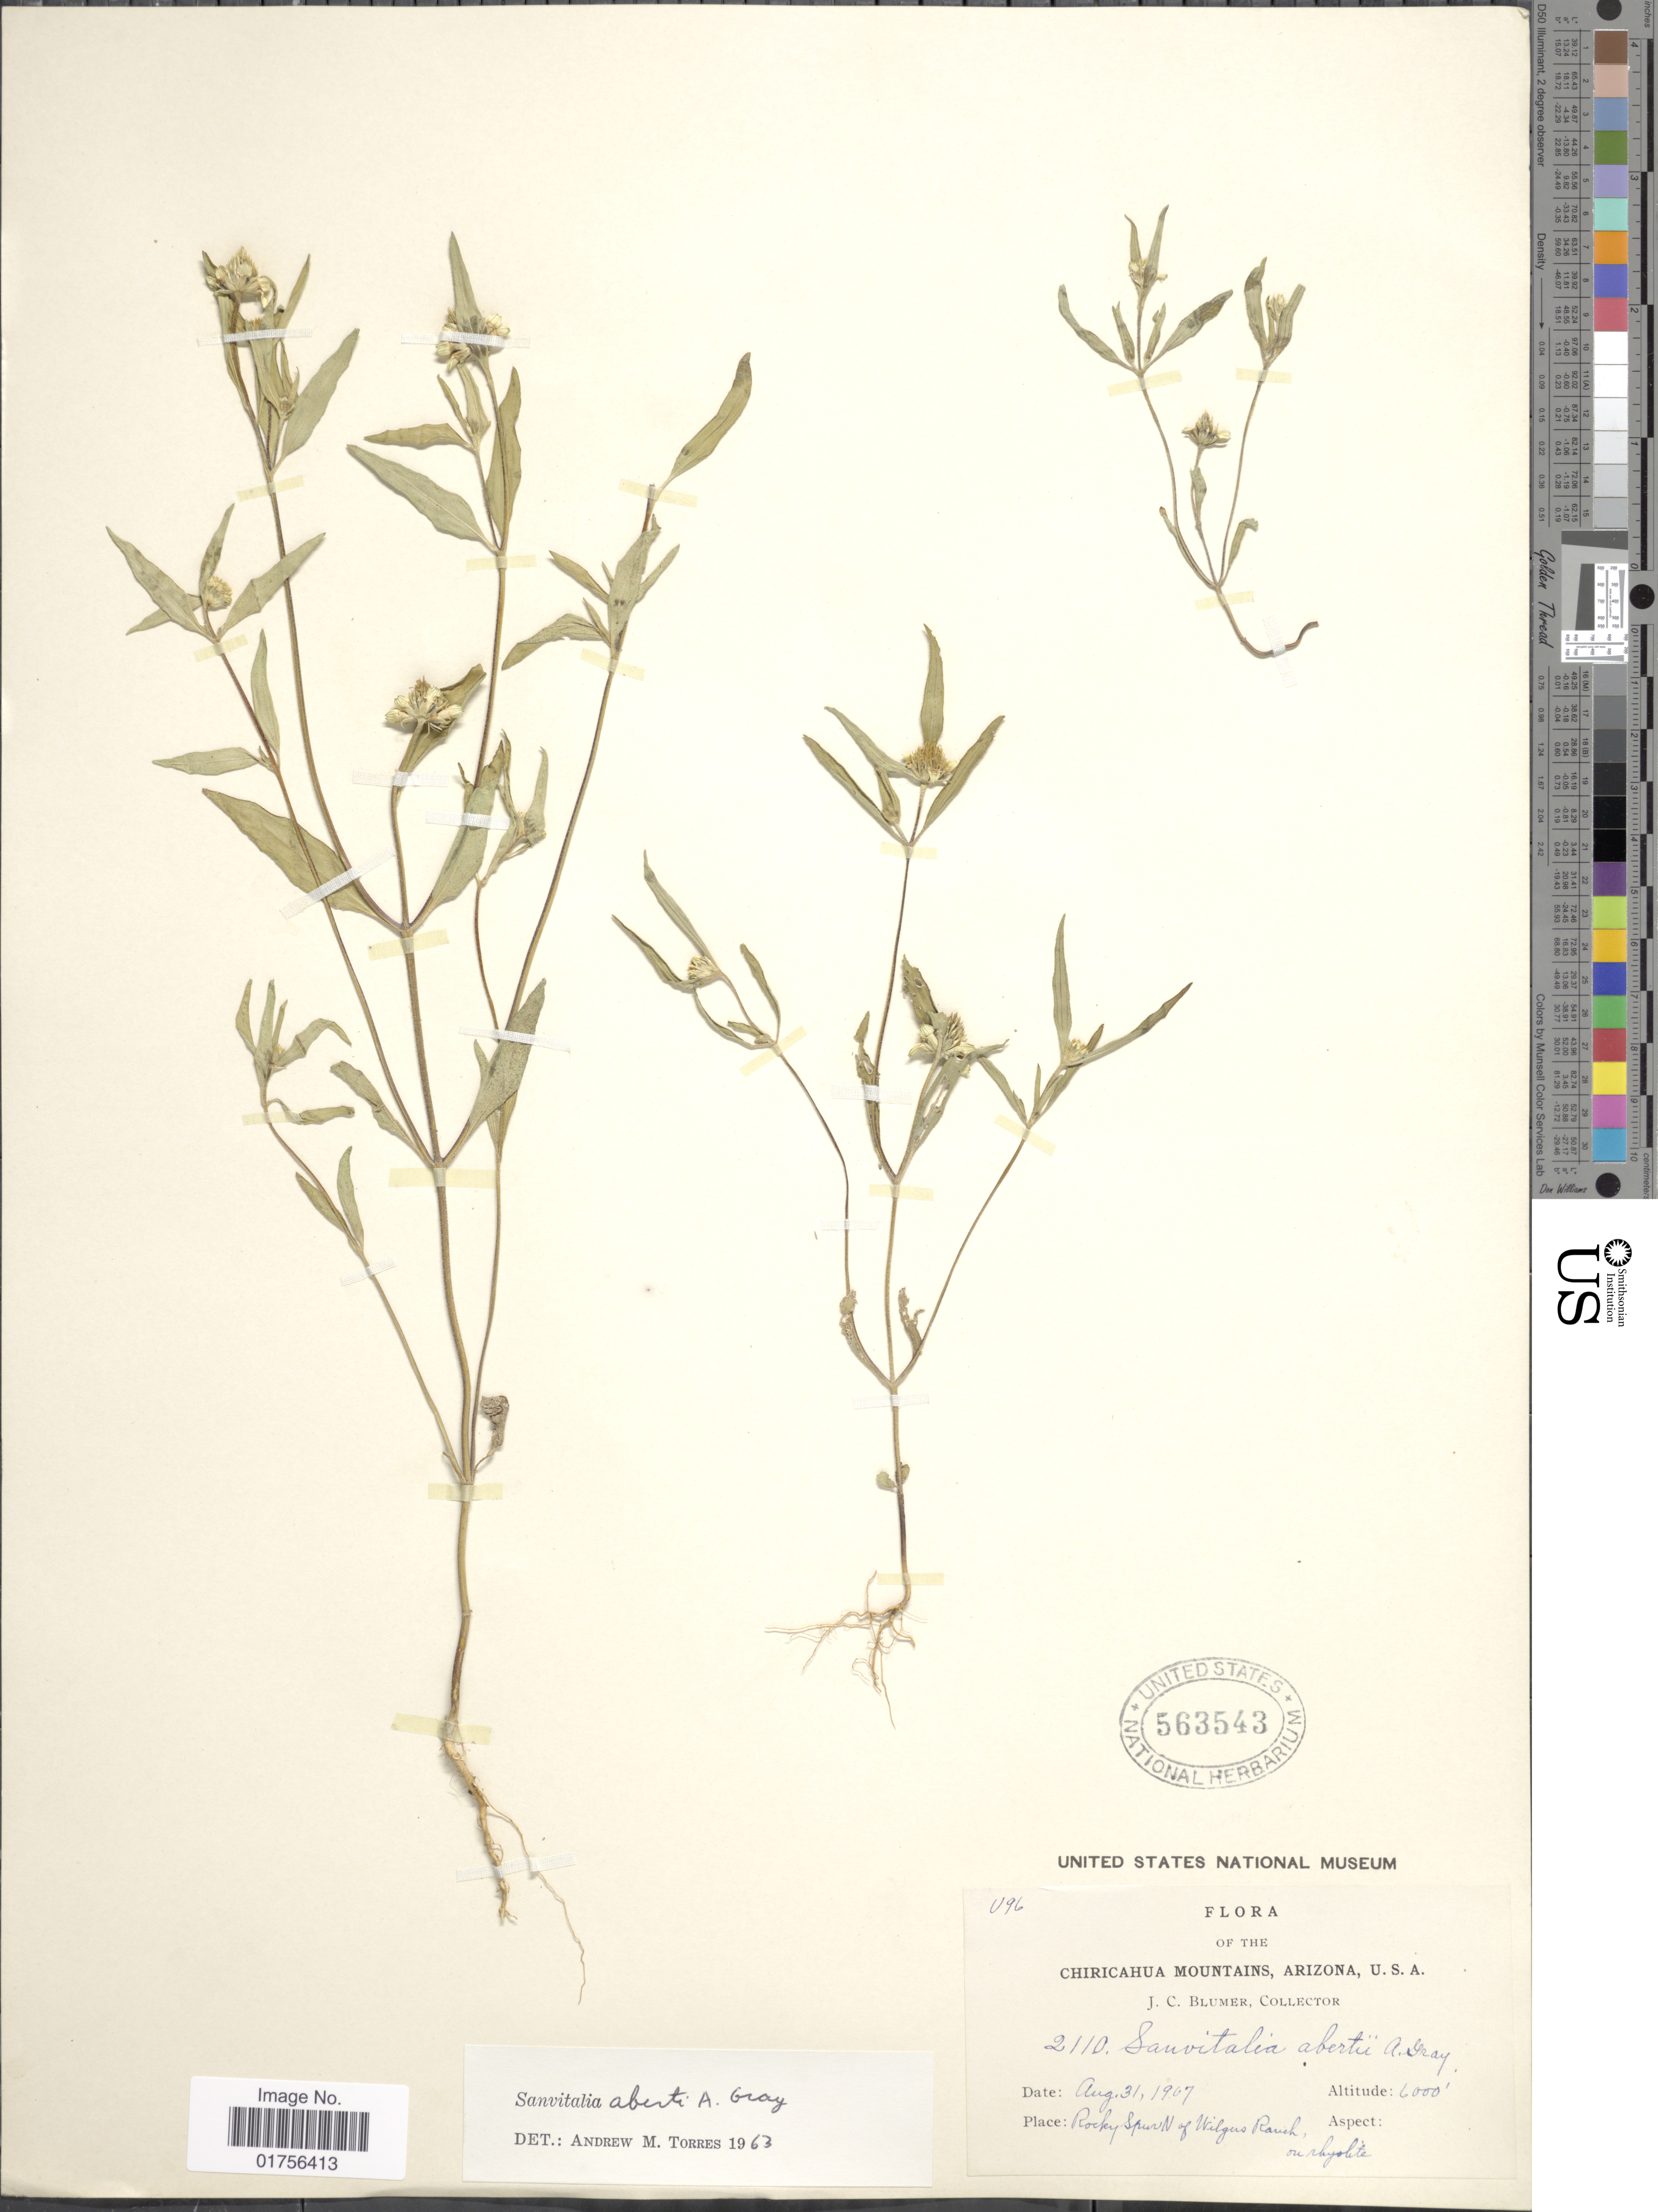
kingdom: Plantae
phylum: Tracheophyta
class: Magnoliopsida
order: Asterales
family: Asteraceae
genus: Sanvitalia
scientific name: Sanvitalia aberti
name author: A. Gray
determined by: Skibicki, Samuel V.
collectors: J. C. Blumer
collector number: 2110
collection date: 1907-08-31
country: United States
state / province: Arizona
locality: Chiricahua Mountains, Arizona, Rocky Spur N of Wilgus Ranch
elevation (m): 1829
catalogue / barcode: US 563543